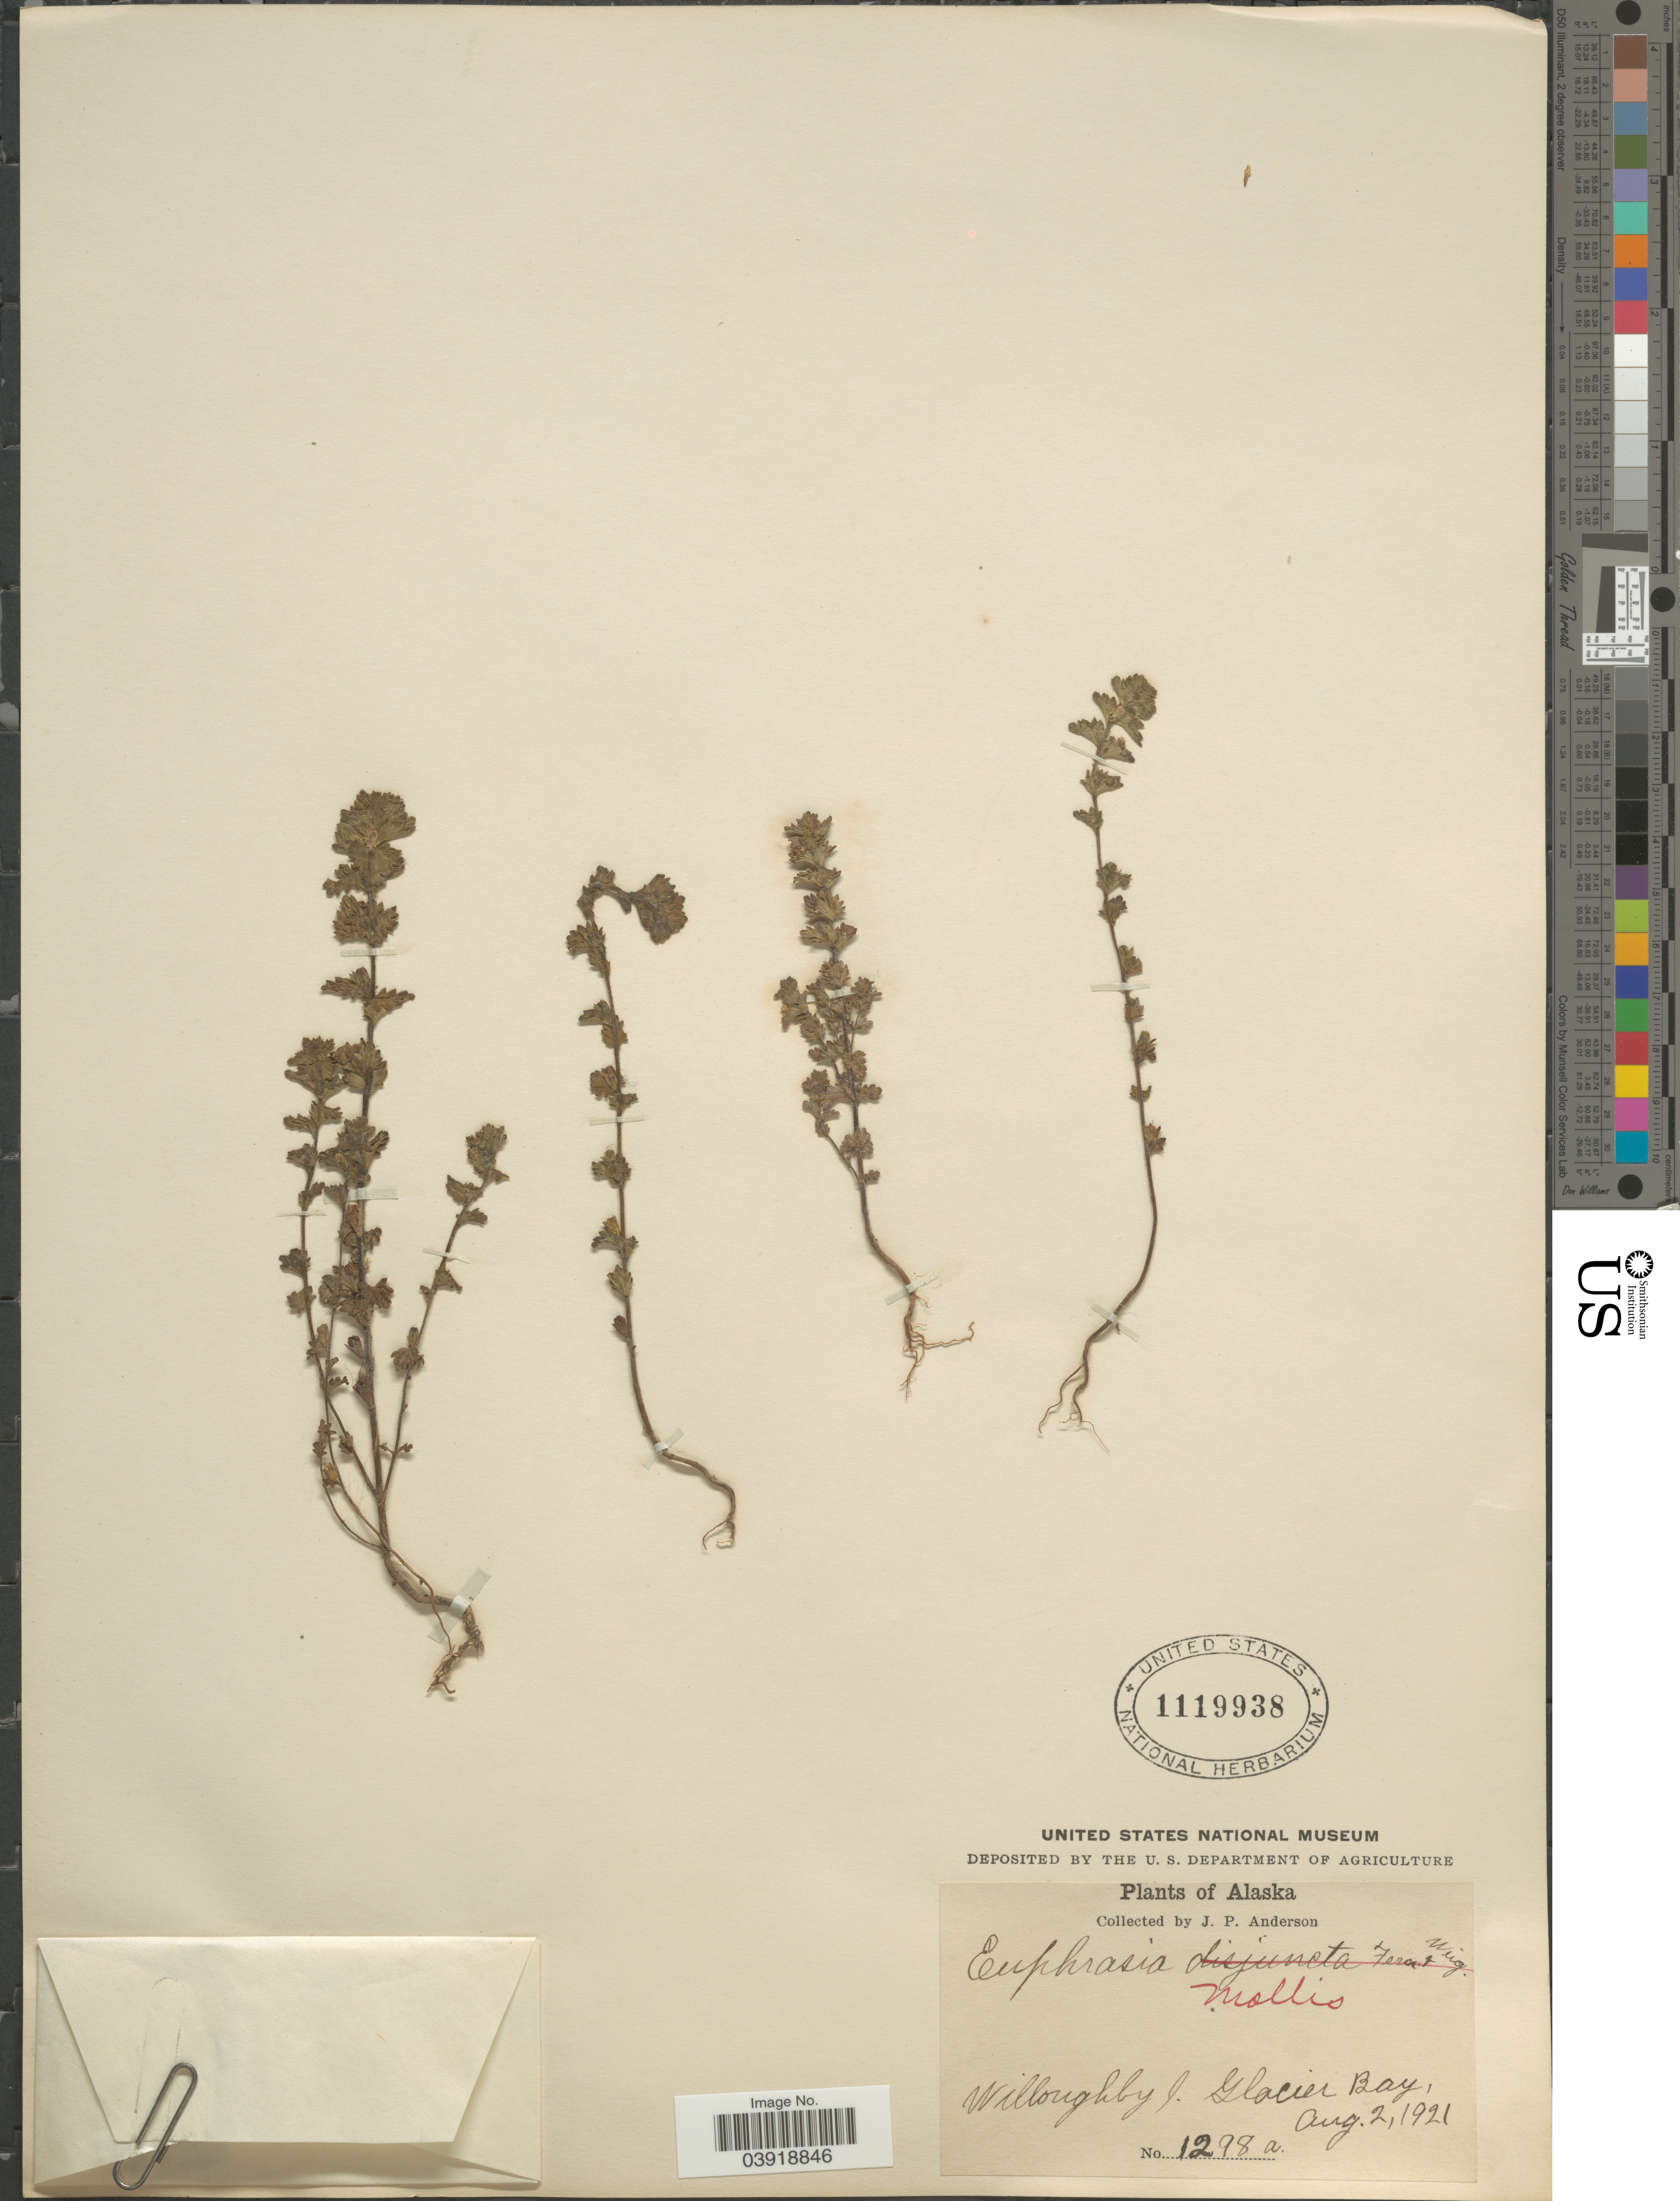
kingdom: Plantae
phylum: Tracheophyta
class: Magnoliopsida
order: Lamiales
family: Orobanchaceae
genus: Euphrasia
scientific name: Euphrasia mollis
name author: (Ledeb.) Wettst.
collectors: J. P. Anderson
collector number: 1298a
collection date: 1921-08-02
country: United States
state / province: Alaska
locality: Willoughby I. Glacier Bay.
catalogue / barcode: US 1119938